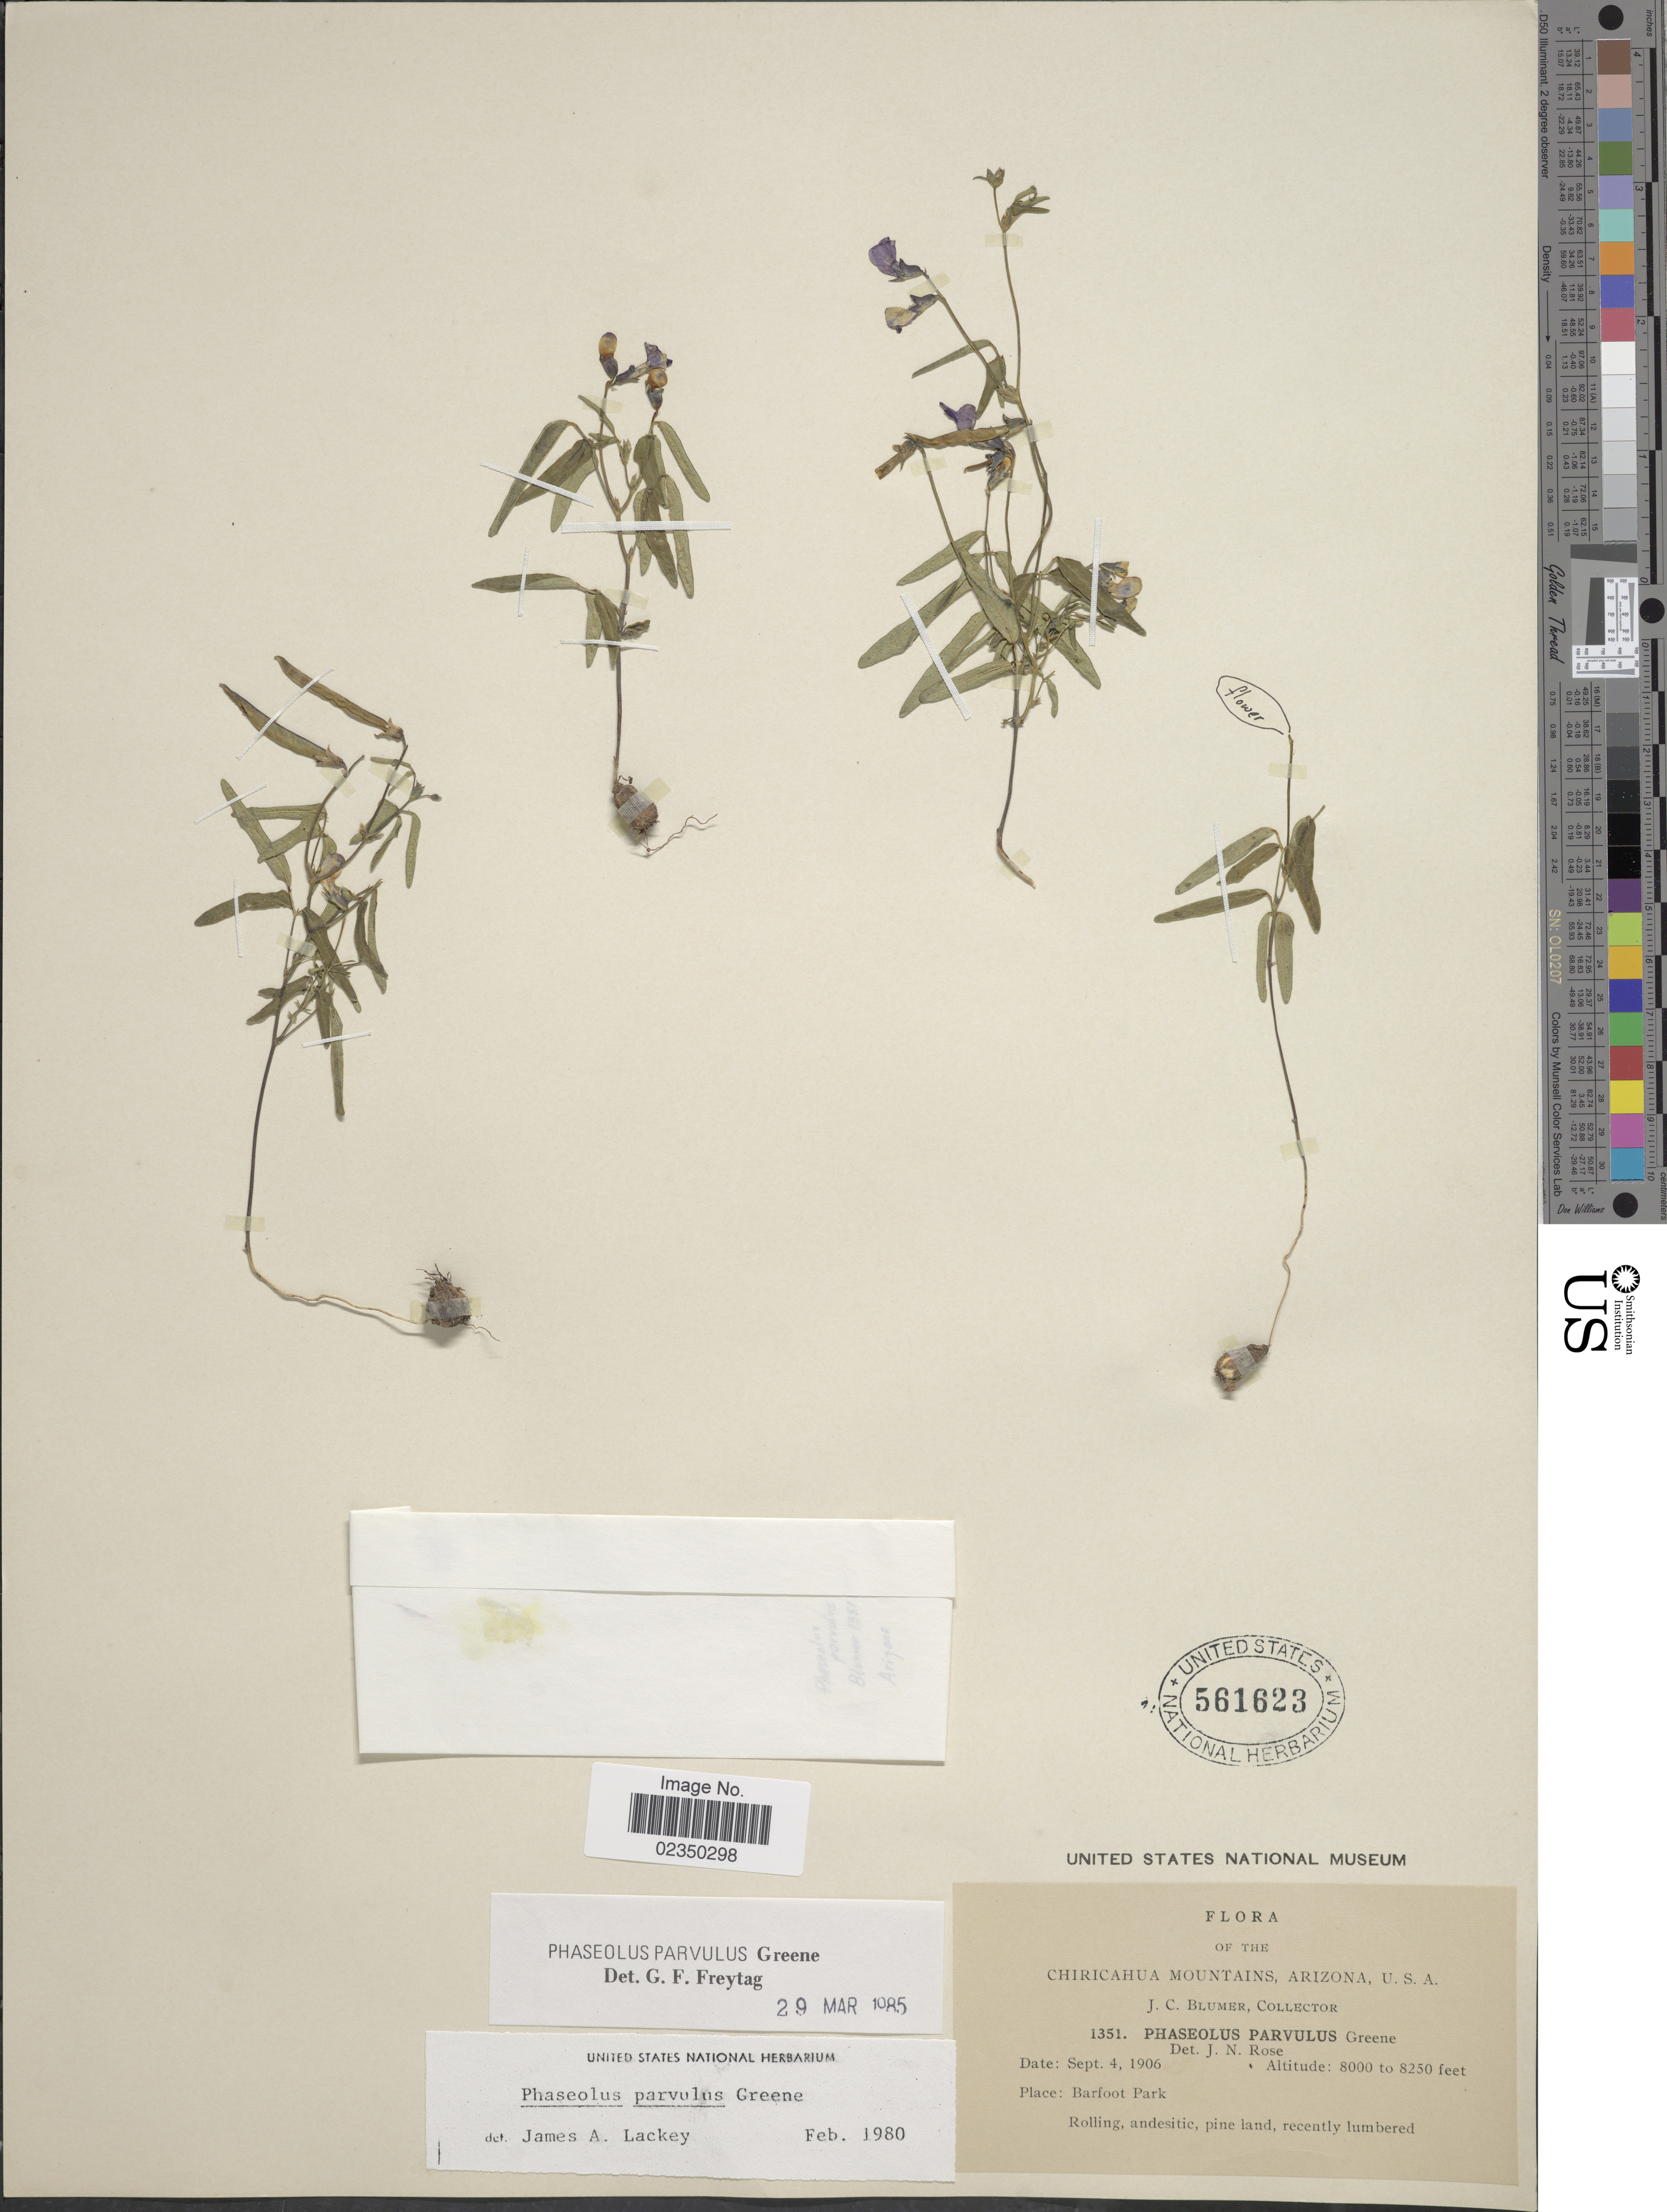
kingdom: Plantae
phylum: Tracheophyta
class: Magnoliopsida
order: Fabales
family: Fabaceae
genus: Phaseolus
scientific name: Phaseolus parvulus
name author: Greene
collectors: J. C. Blumer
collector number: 1351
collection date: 1906-09-04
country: United States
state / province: Arizona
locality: Chiricahua Mountains, U.S.A., Barfoot Park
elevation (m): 2438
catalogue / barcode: US 561623